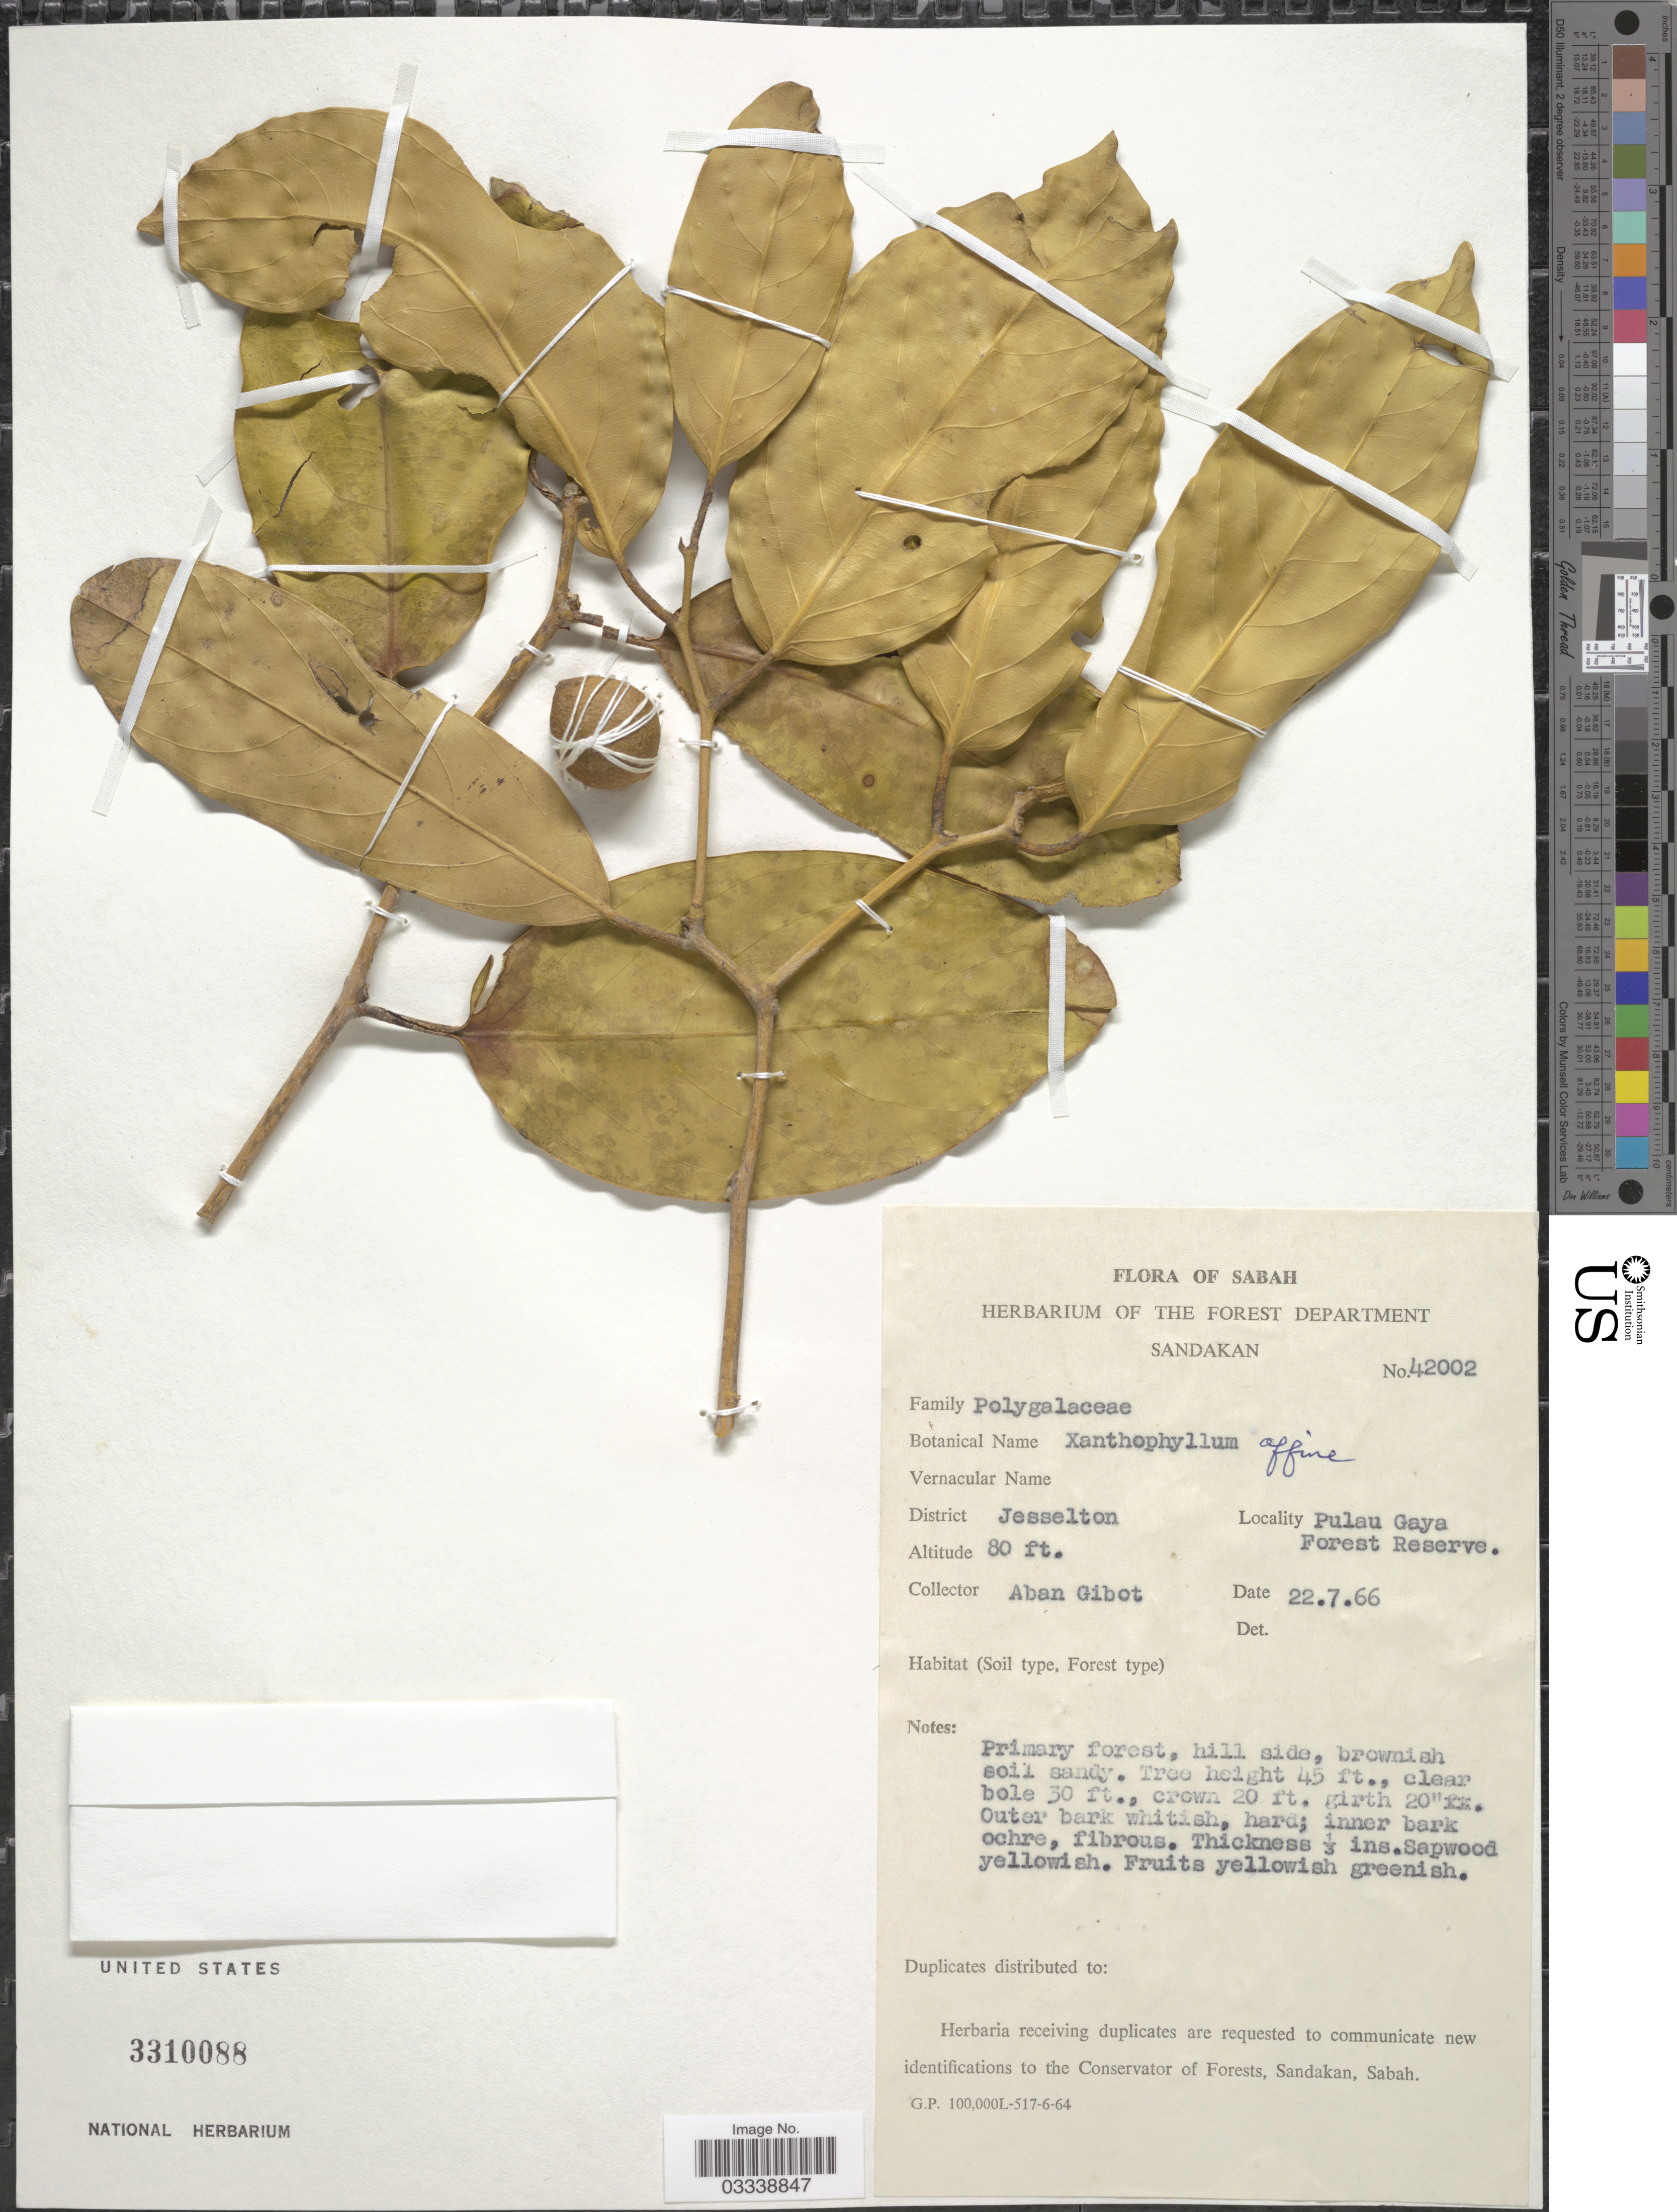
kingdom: Plantae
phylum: Tracheophyta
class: Magnoliopsida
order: Fabales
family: Polygalaceae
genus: Xanthophyllum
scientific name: Xanthophyllum affine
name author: Korth. ex Miq.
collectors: A. Gibot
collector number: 42002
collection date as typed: Transcribed d/m/y: 22/7/66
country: Malaysia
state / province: Sabah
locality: District Jesselton. Pulua Gaya Forest Reserve.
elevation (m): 24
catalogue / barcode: US 3310088